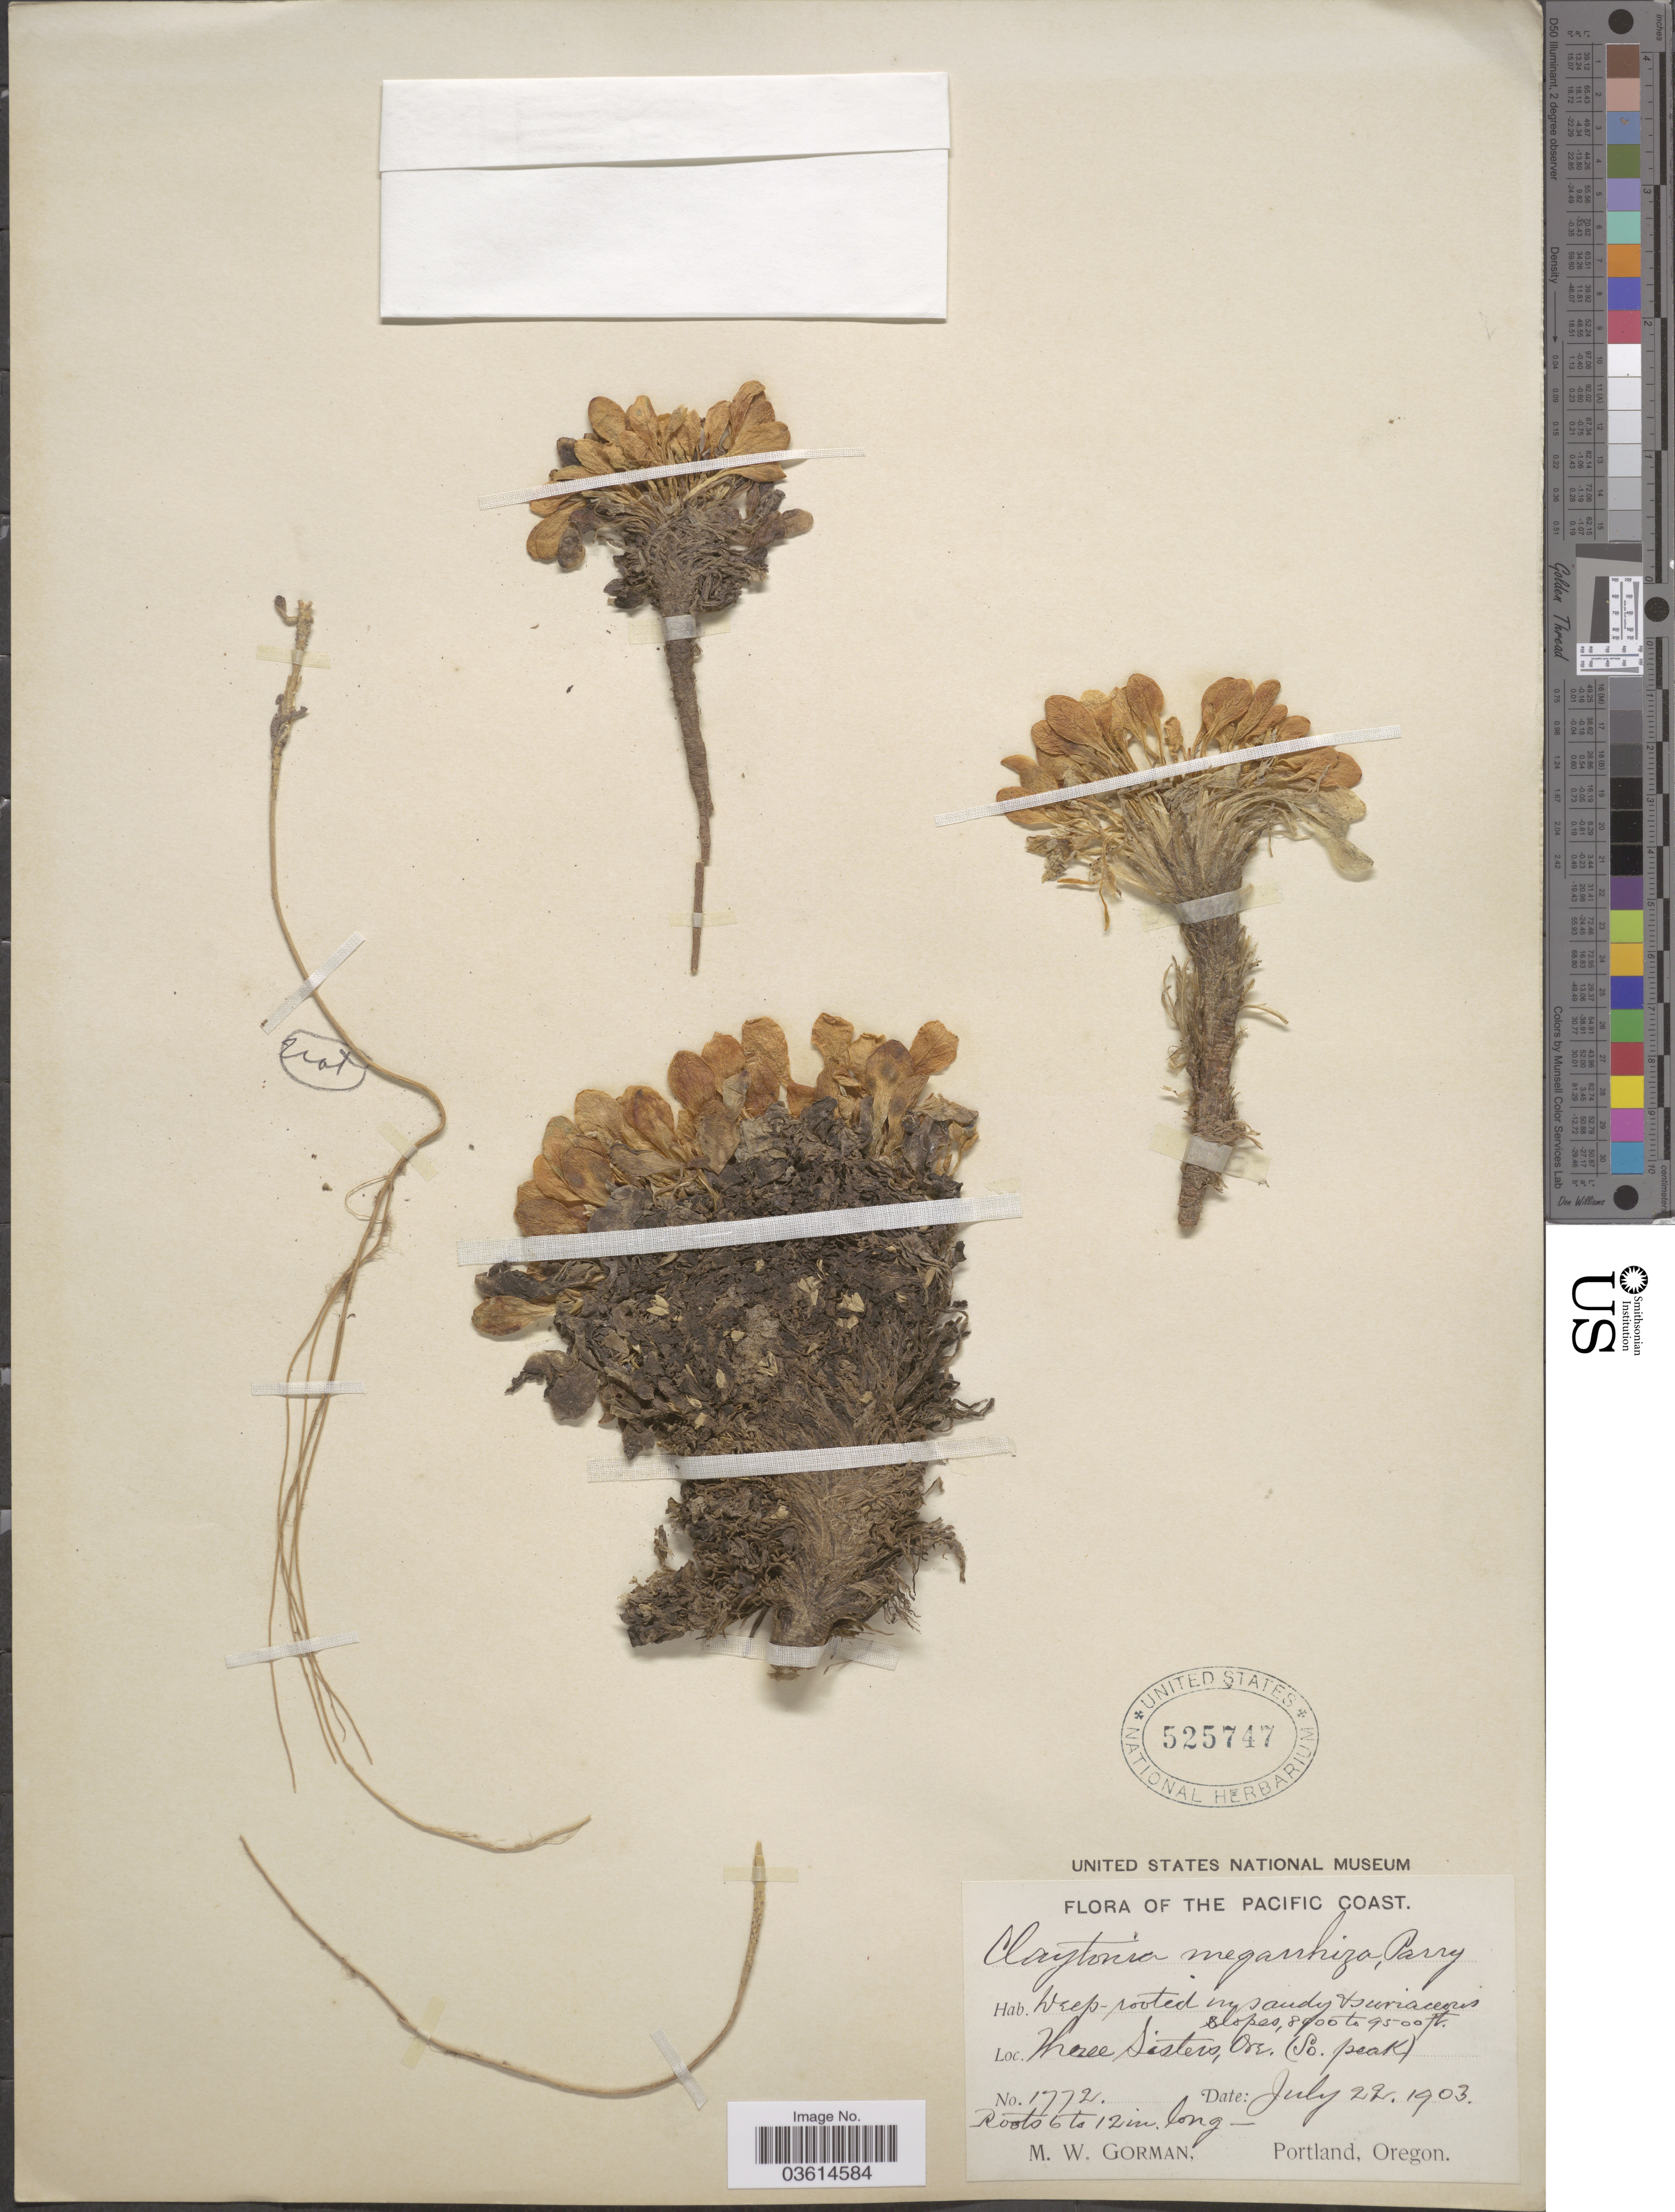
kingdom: Plantae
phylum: Tracheophyta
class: Magnoliopsida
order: Caryophyllales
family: Montiaceae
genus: Claytonia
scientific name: Claytonia megarhiza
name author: (A. Gray) Parry ex S. Watson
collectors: M. W. Gorman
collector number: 1772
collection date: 1903-07-22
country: United States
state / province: Oregon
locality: The Pacific Coast. Three Sisters (So. peak).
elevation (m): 2438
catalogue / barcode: US 525747